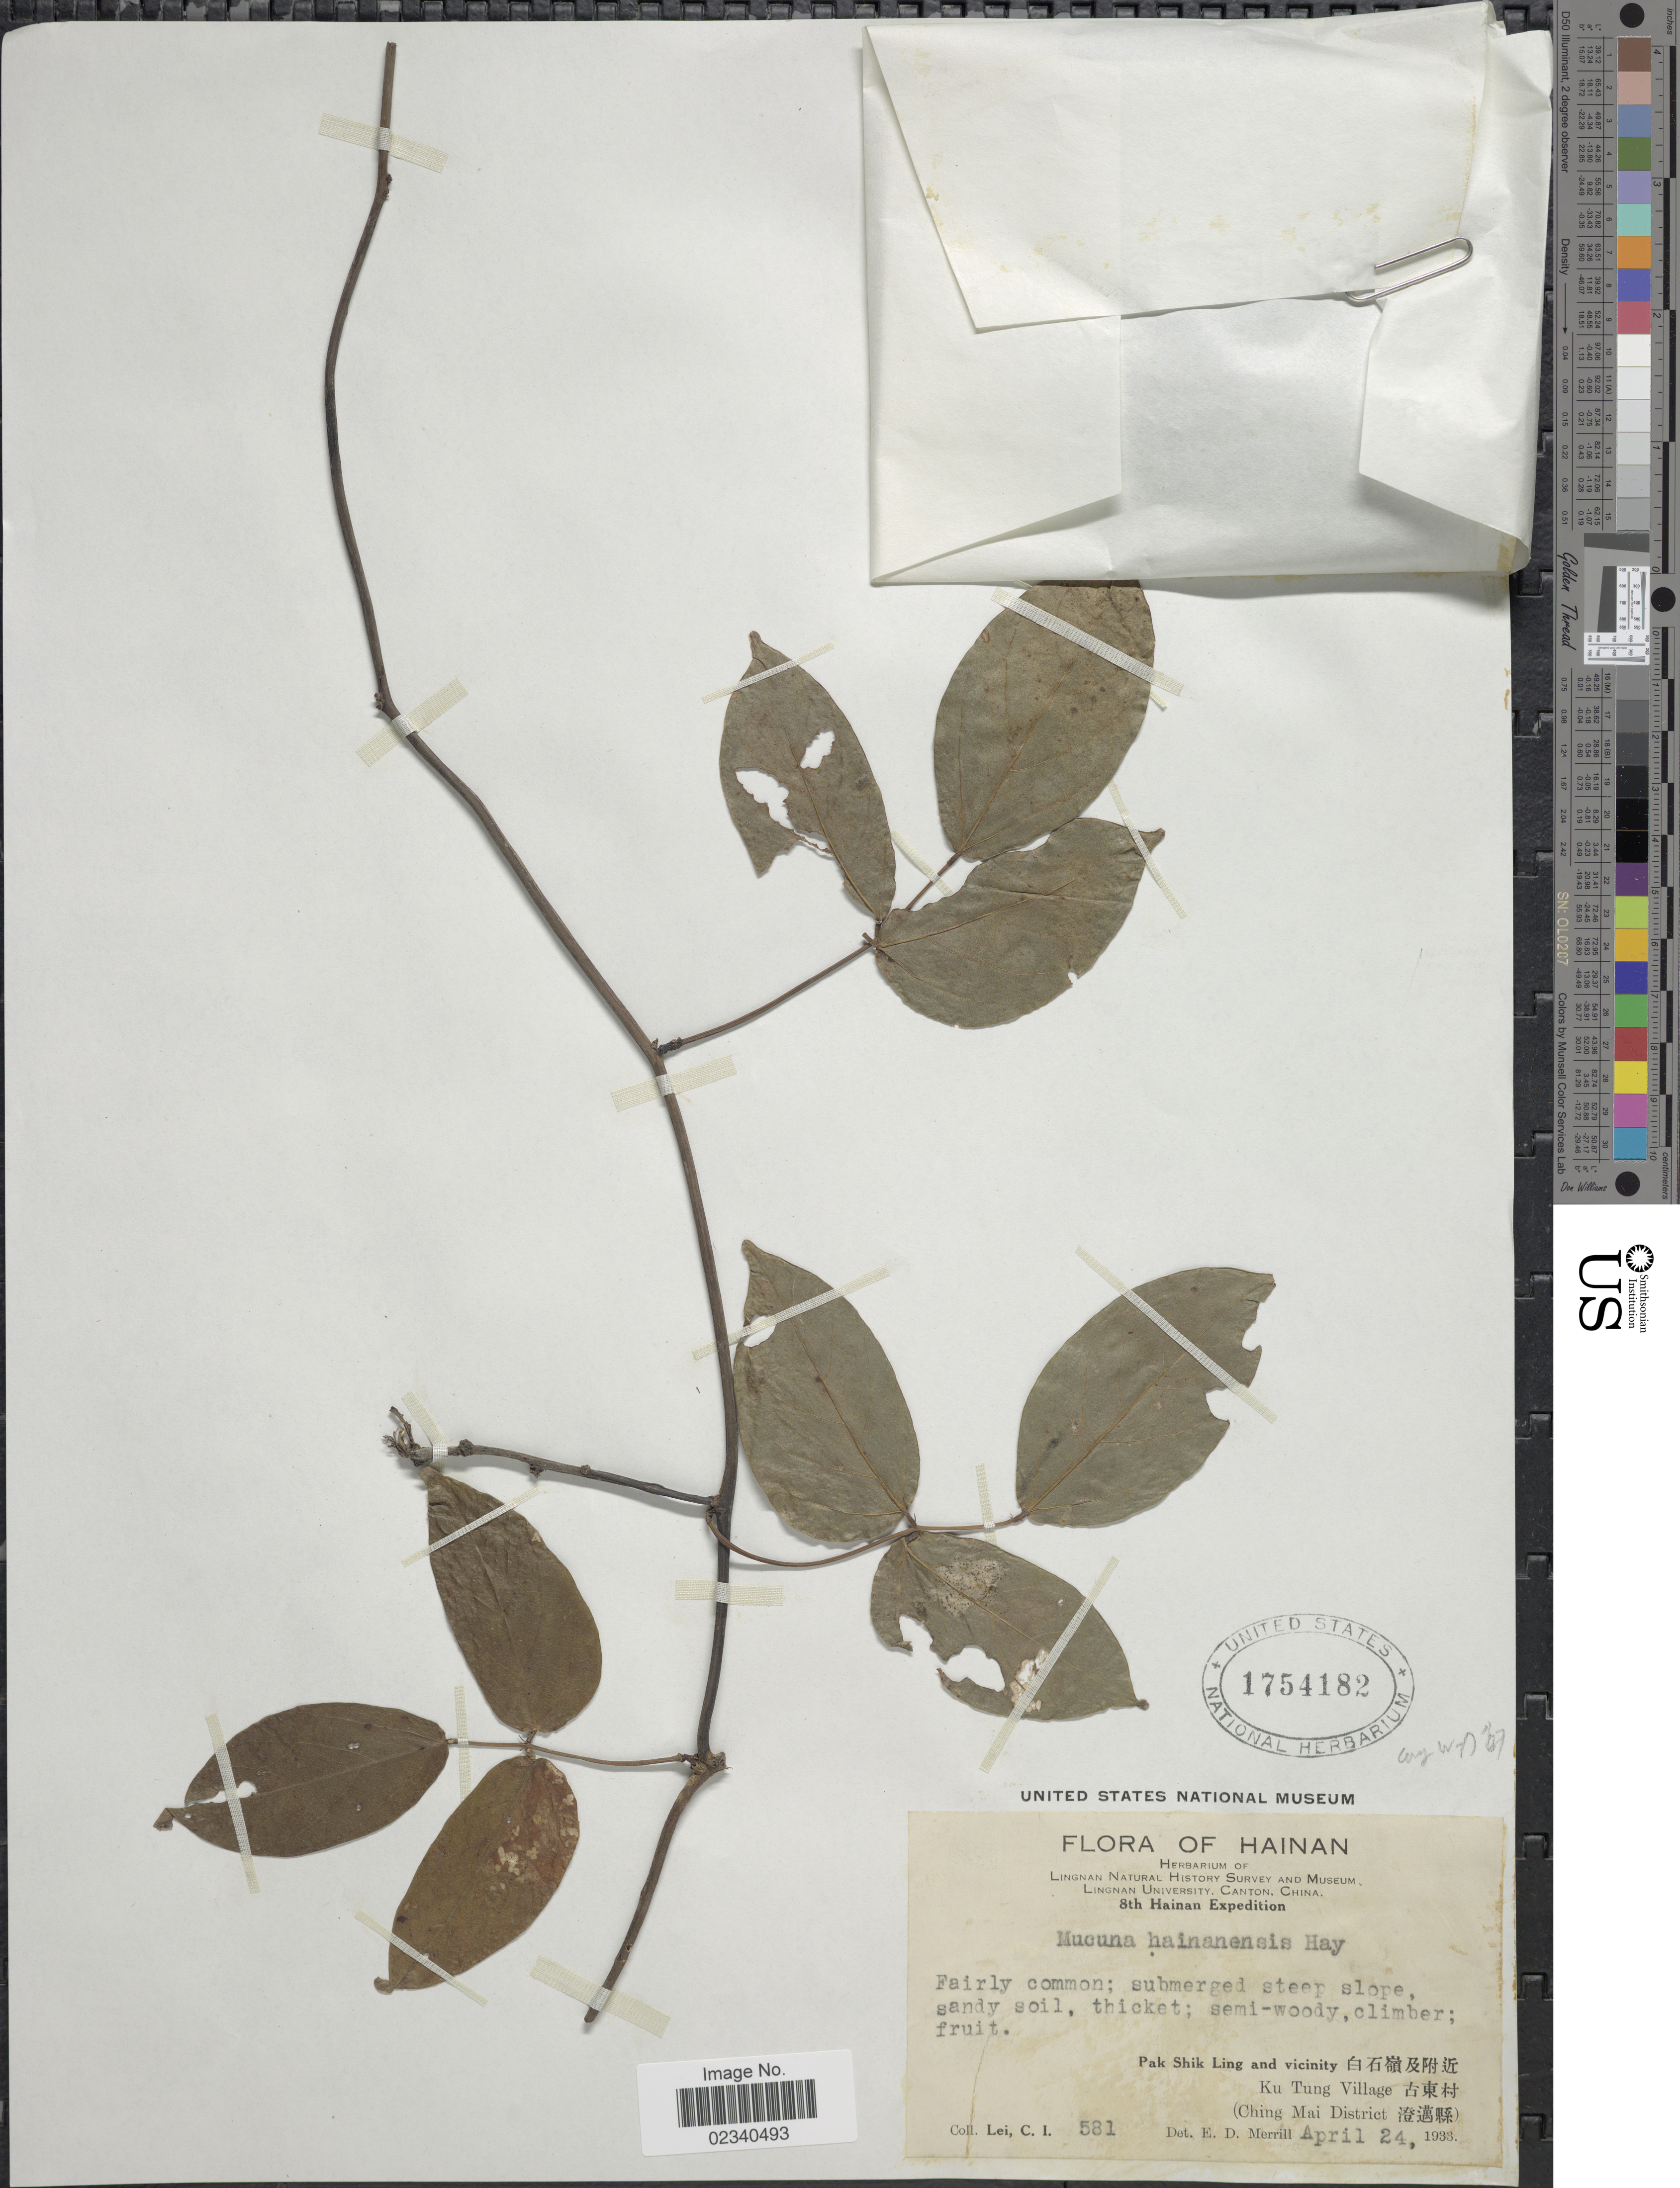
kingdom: Plantae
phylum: Tracheophyta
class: Magnoliopsida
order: Fabales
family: Fabaceae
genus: Mucuna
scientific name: Mucuna hainanensis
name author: Hayata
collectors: C. I. Lei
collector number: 581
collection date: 1933-04-24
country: China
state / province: Hainan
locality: Pak Shik Ling and vicinity, Ku Tung Village (Ching Mai District)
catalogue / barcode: US 1754182